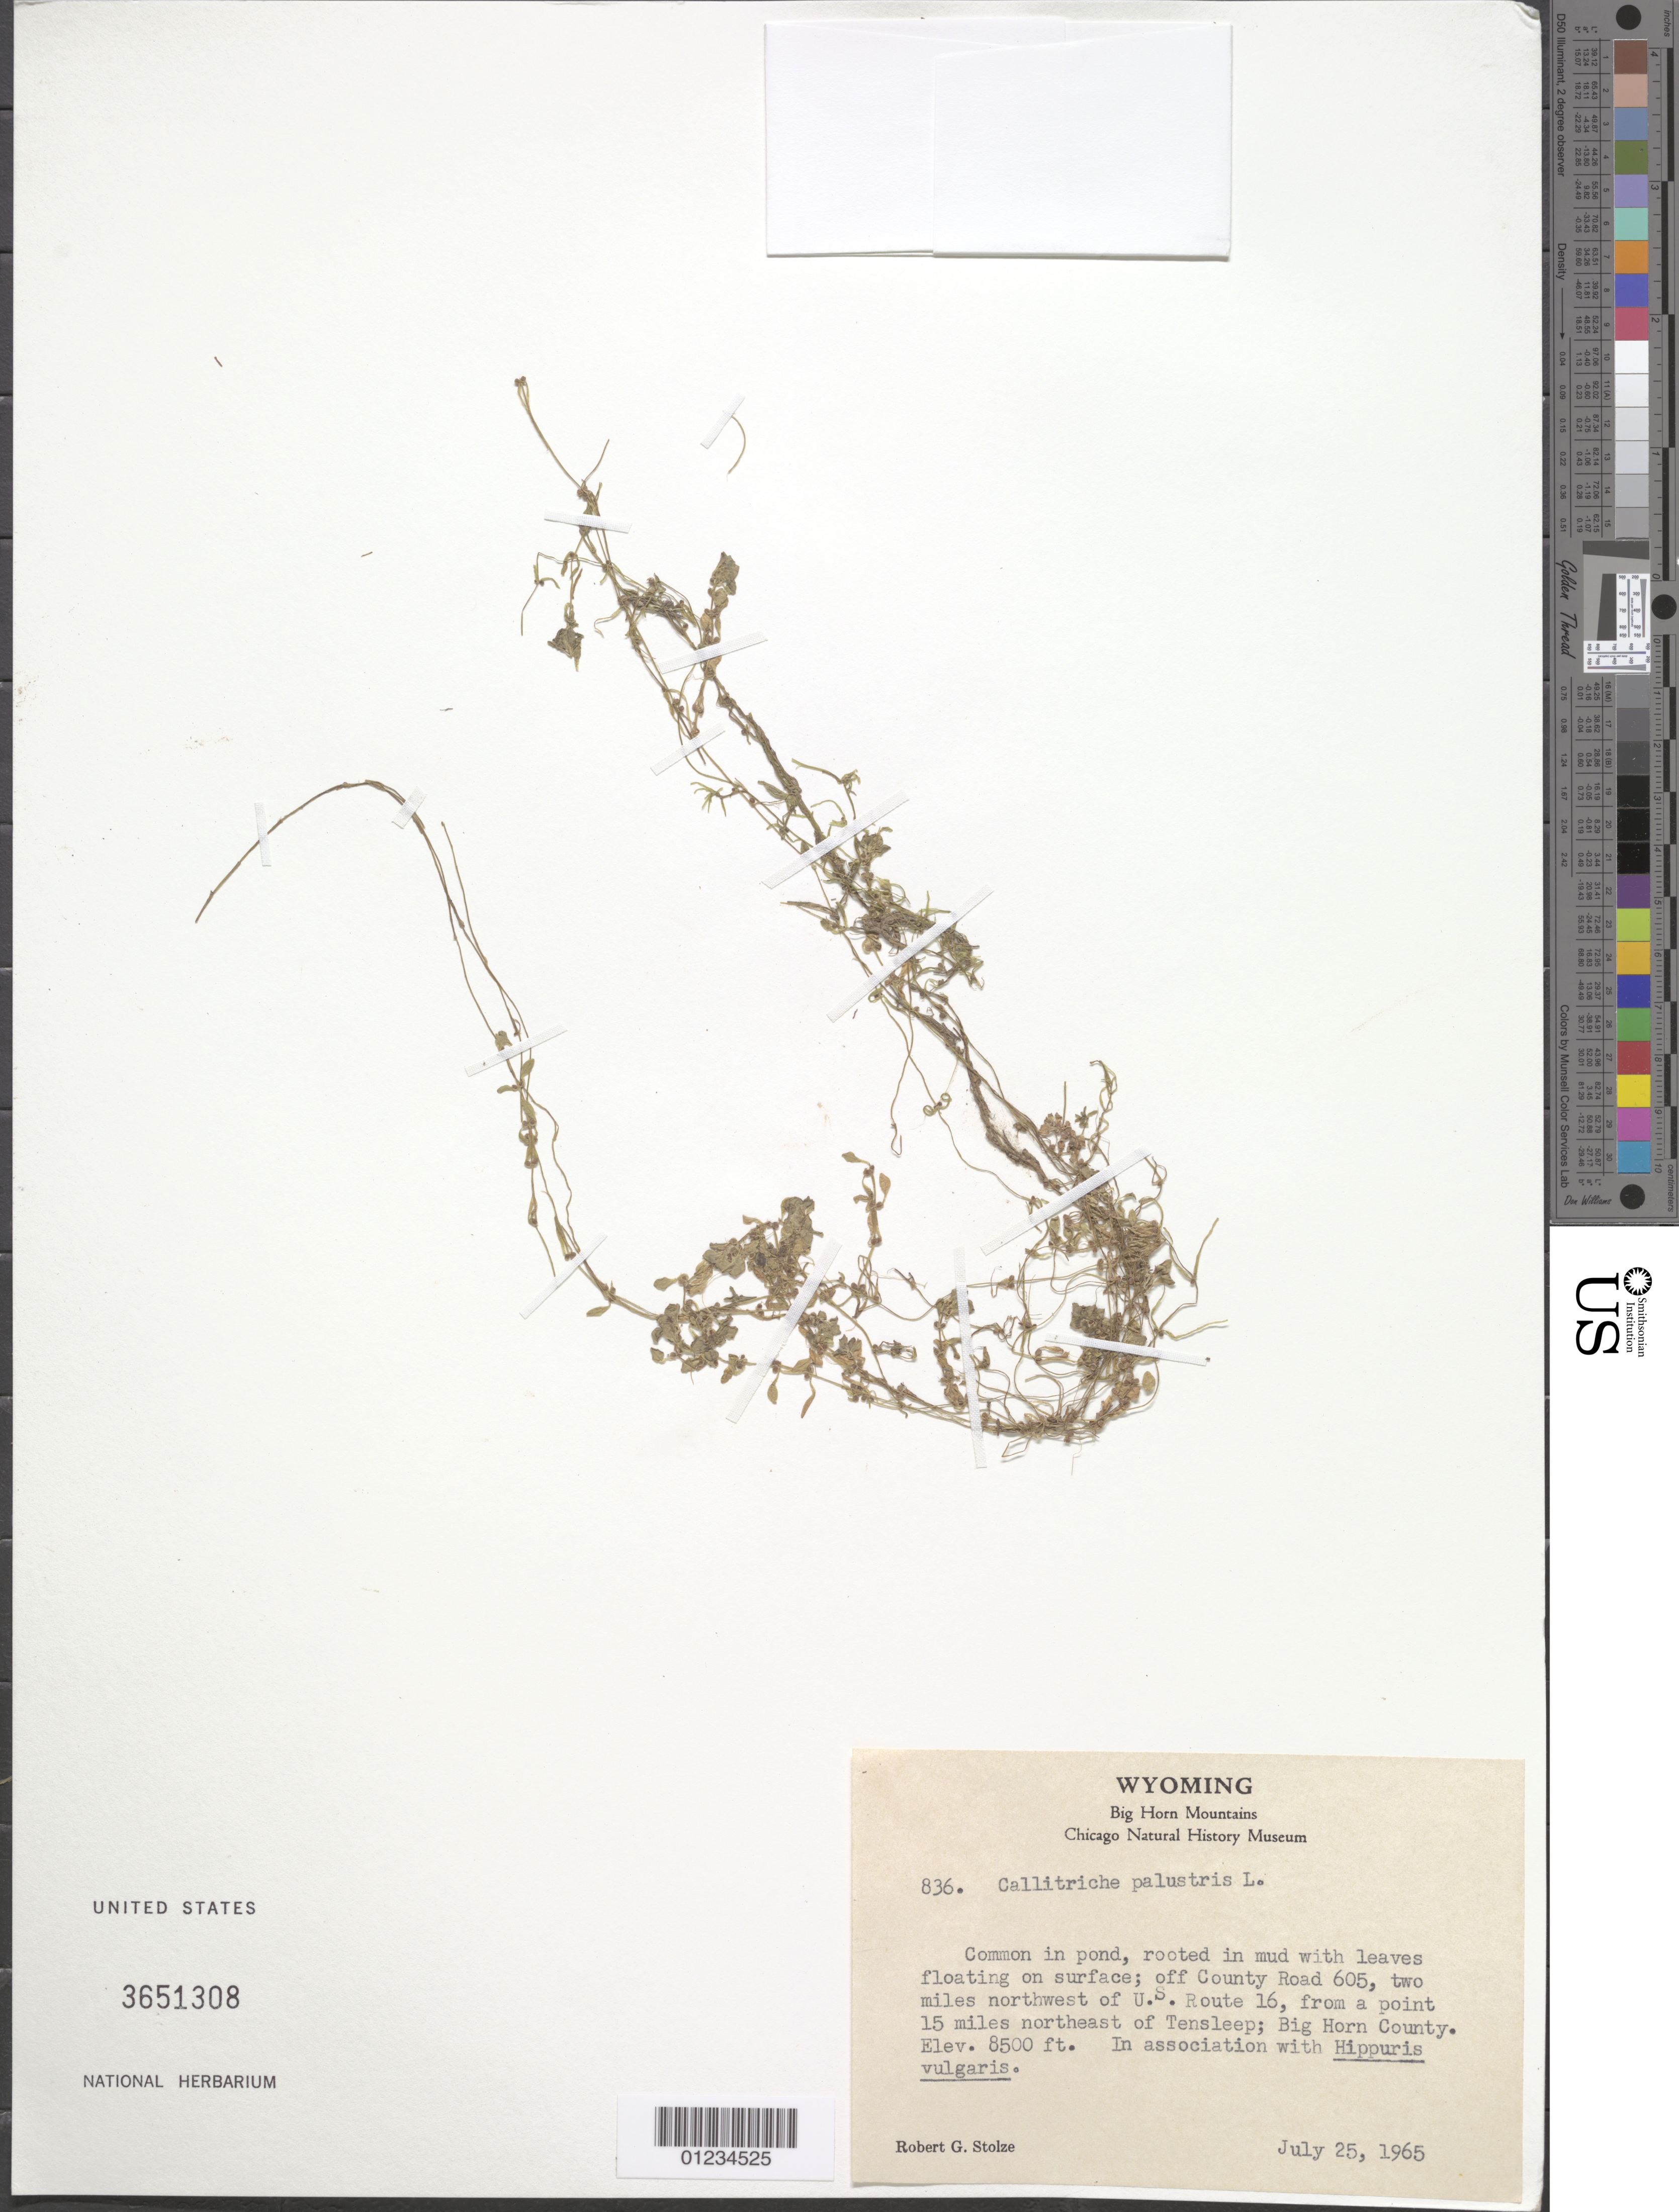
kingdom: Plantae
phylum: Tracheophyta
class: Magnoliopsida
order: Lamiales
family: Plantaginaceae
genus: Callitriche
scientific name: Callitriche palustris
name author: L.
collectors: R. G. Stolze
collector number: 836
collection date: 1965-07-25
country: United States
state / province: Wyoming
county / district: Big Horn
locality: Along County Road 605, 2 miles NW of U.S. Route 16, from a point 15 miles NE of Tensleep.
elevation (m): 2591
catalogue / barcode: US 3651308